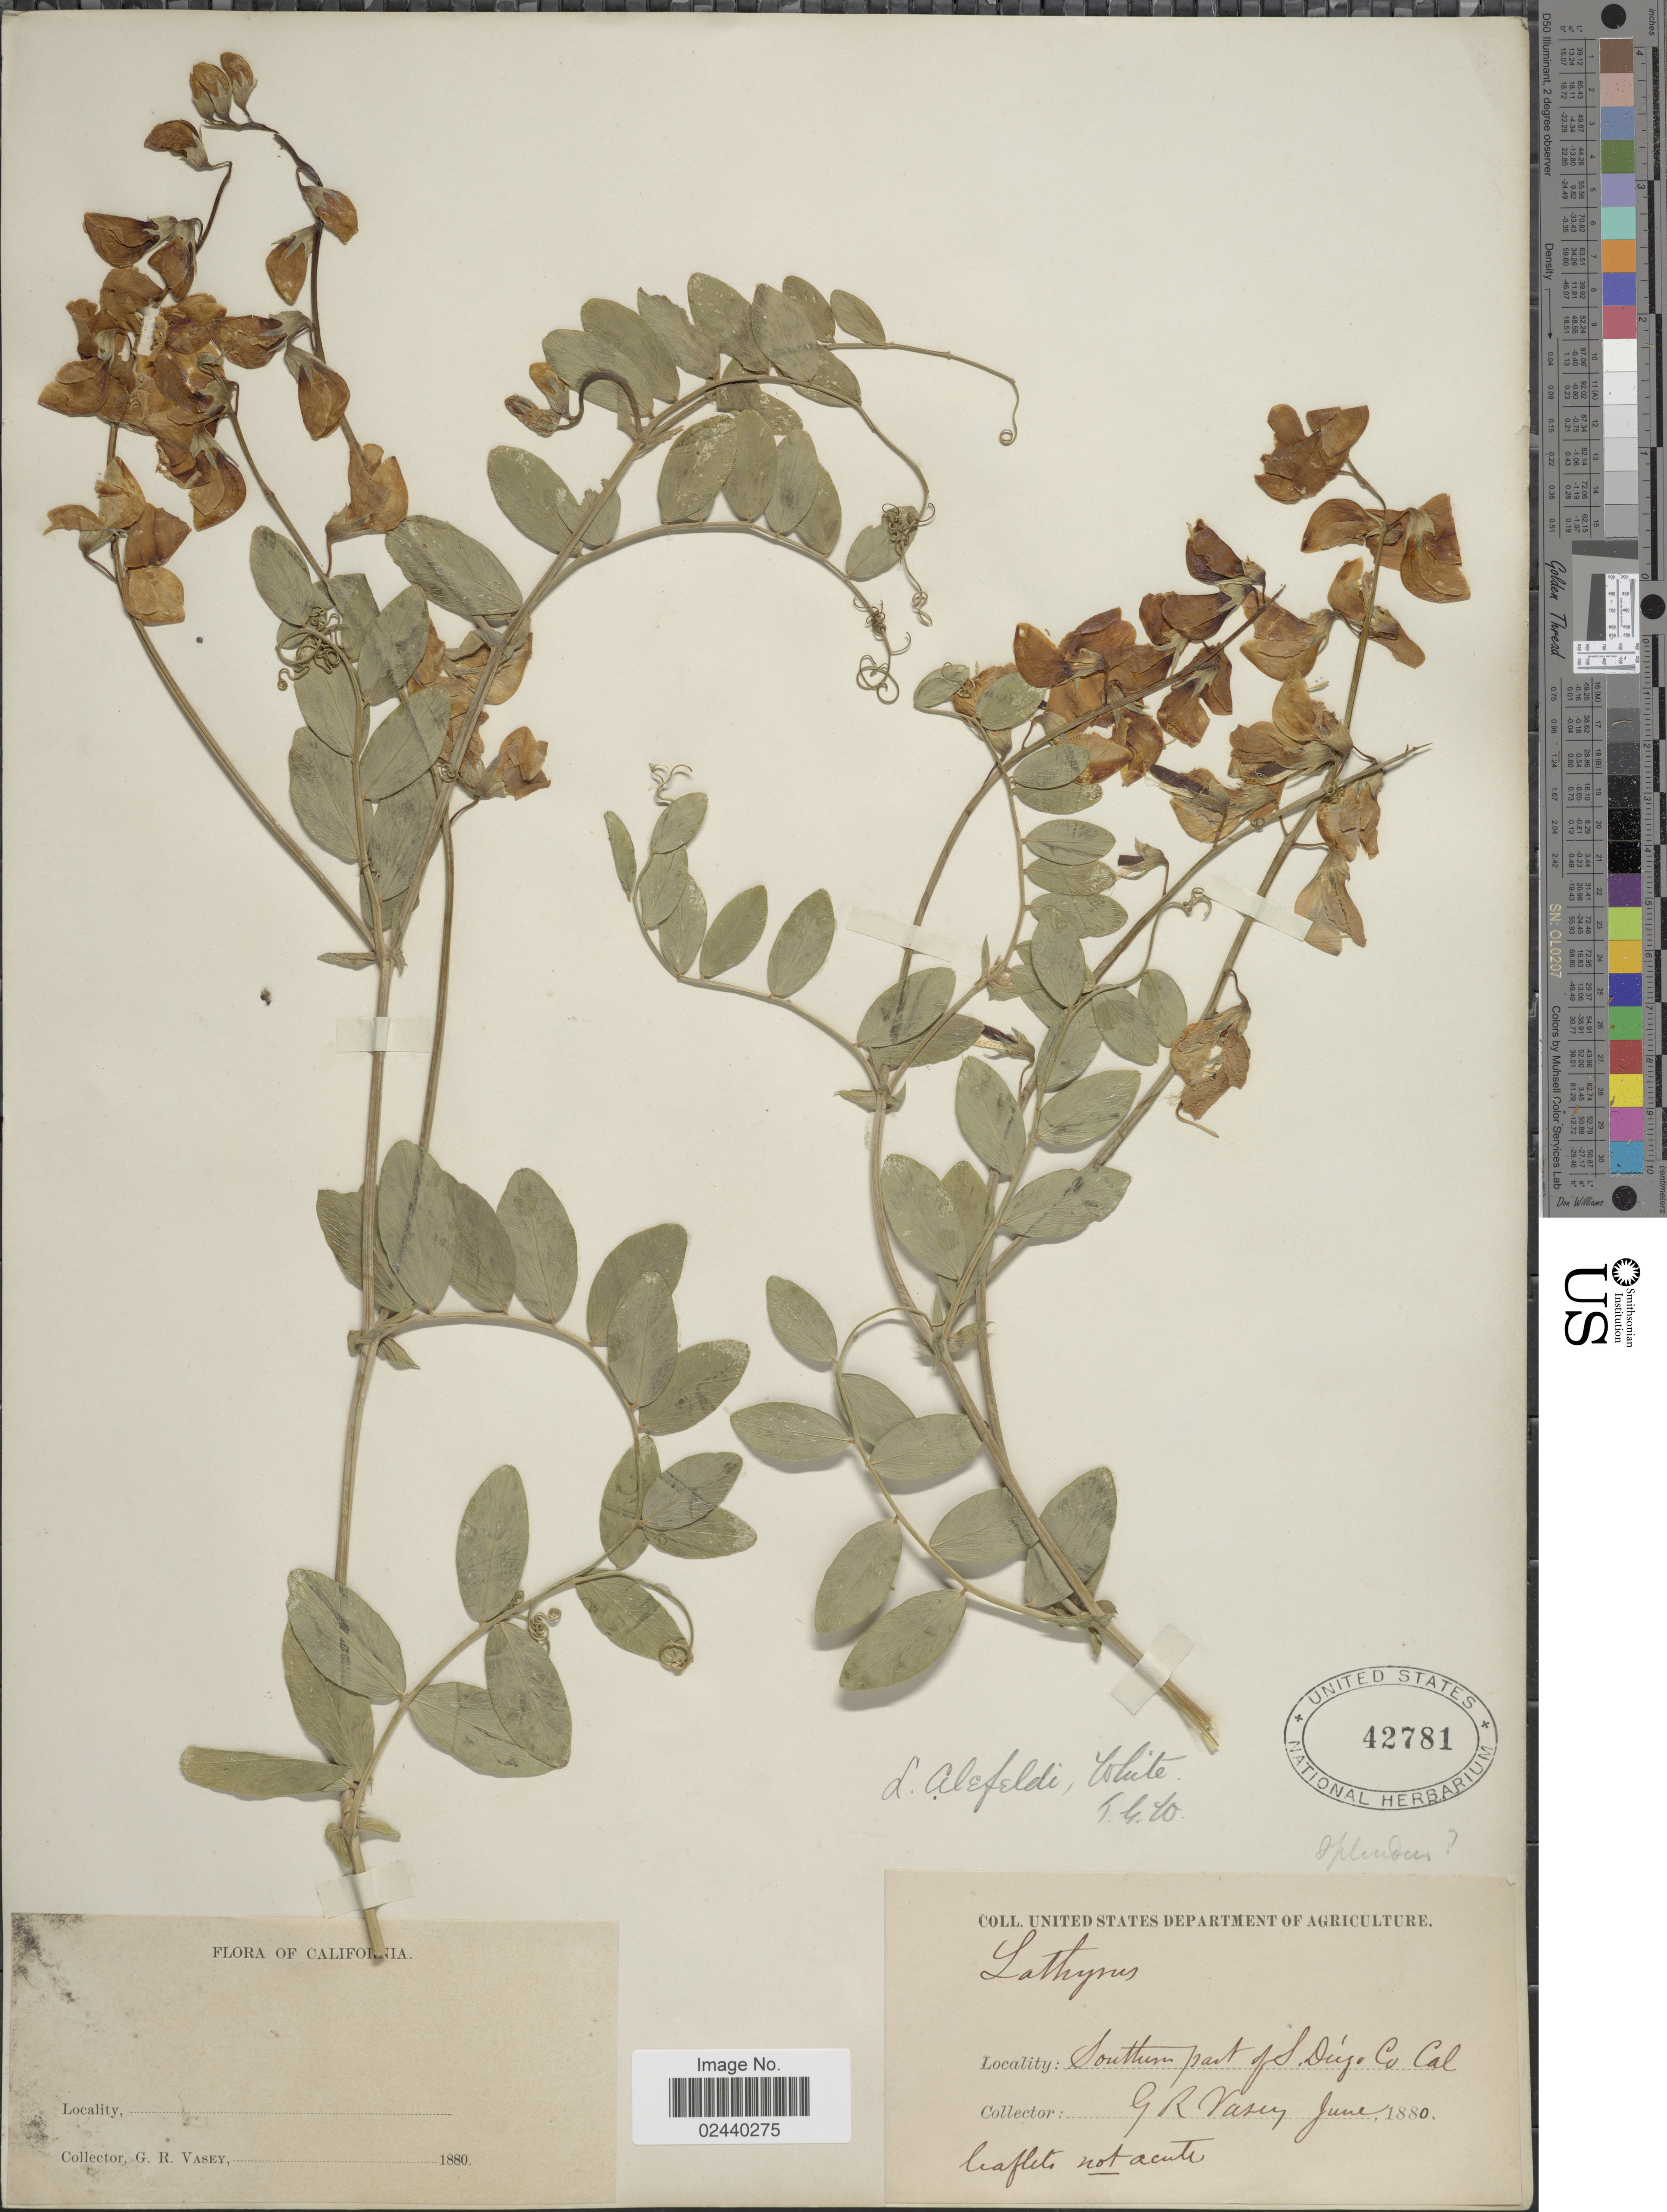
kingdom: Plantae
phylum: Tracheophyta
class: Magnoliopsida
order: Fabales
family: Fabaceae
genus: Lathyrus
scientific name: Lathyrus alefeldii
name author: T.G. White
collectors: G. R. Vasey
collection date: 1880-06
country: United States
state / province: California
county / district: San Diego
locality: Southern part of San Diego Co.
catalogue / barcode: US 42781